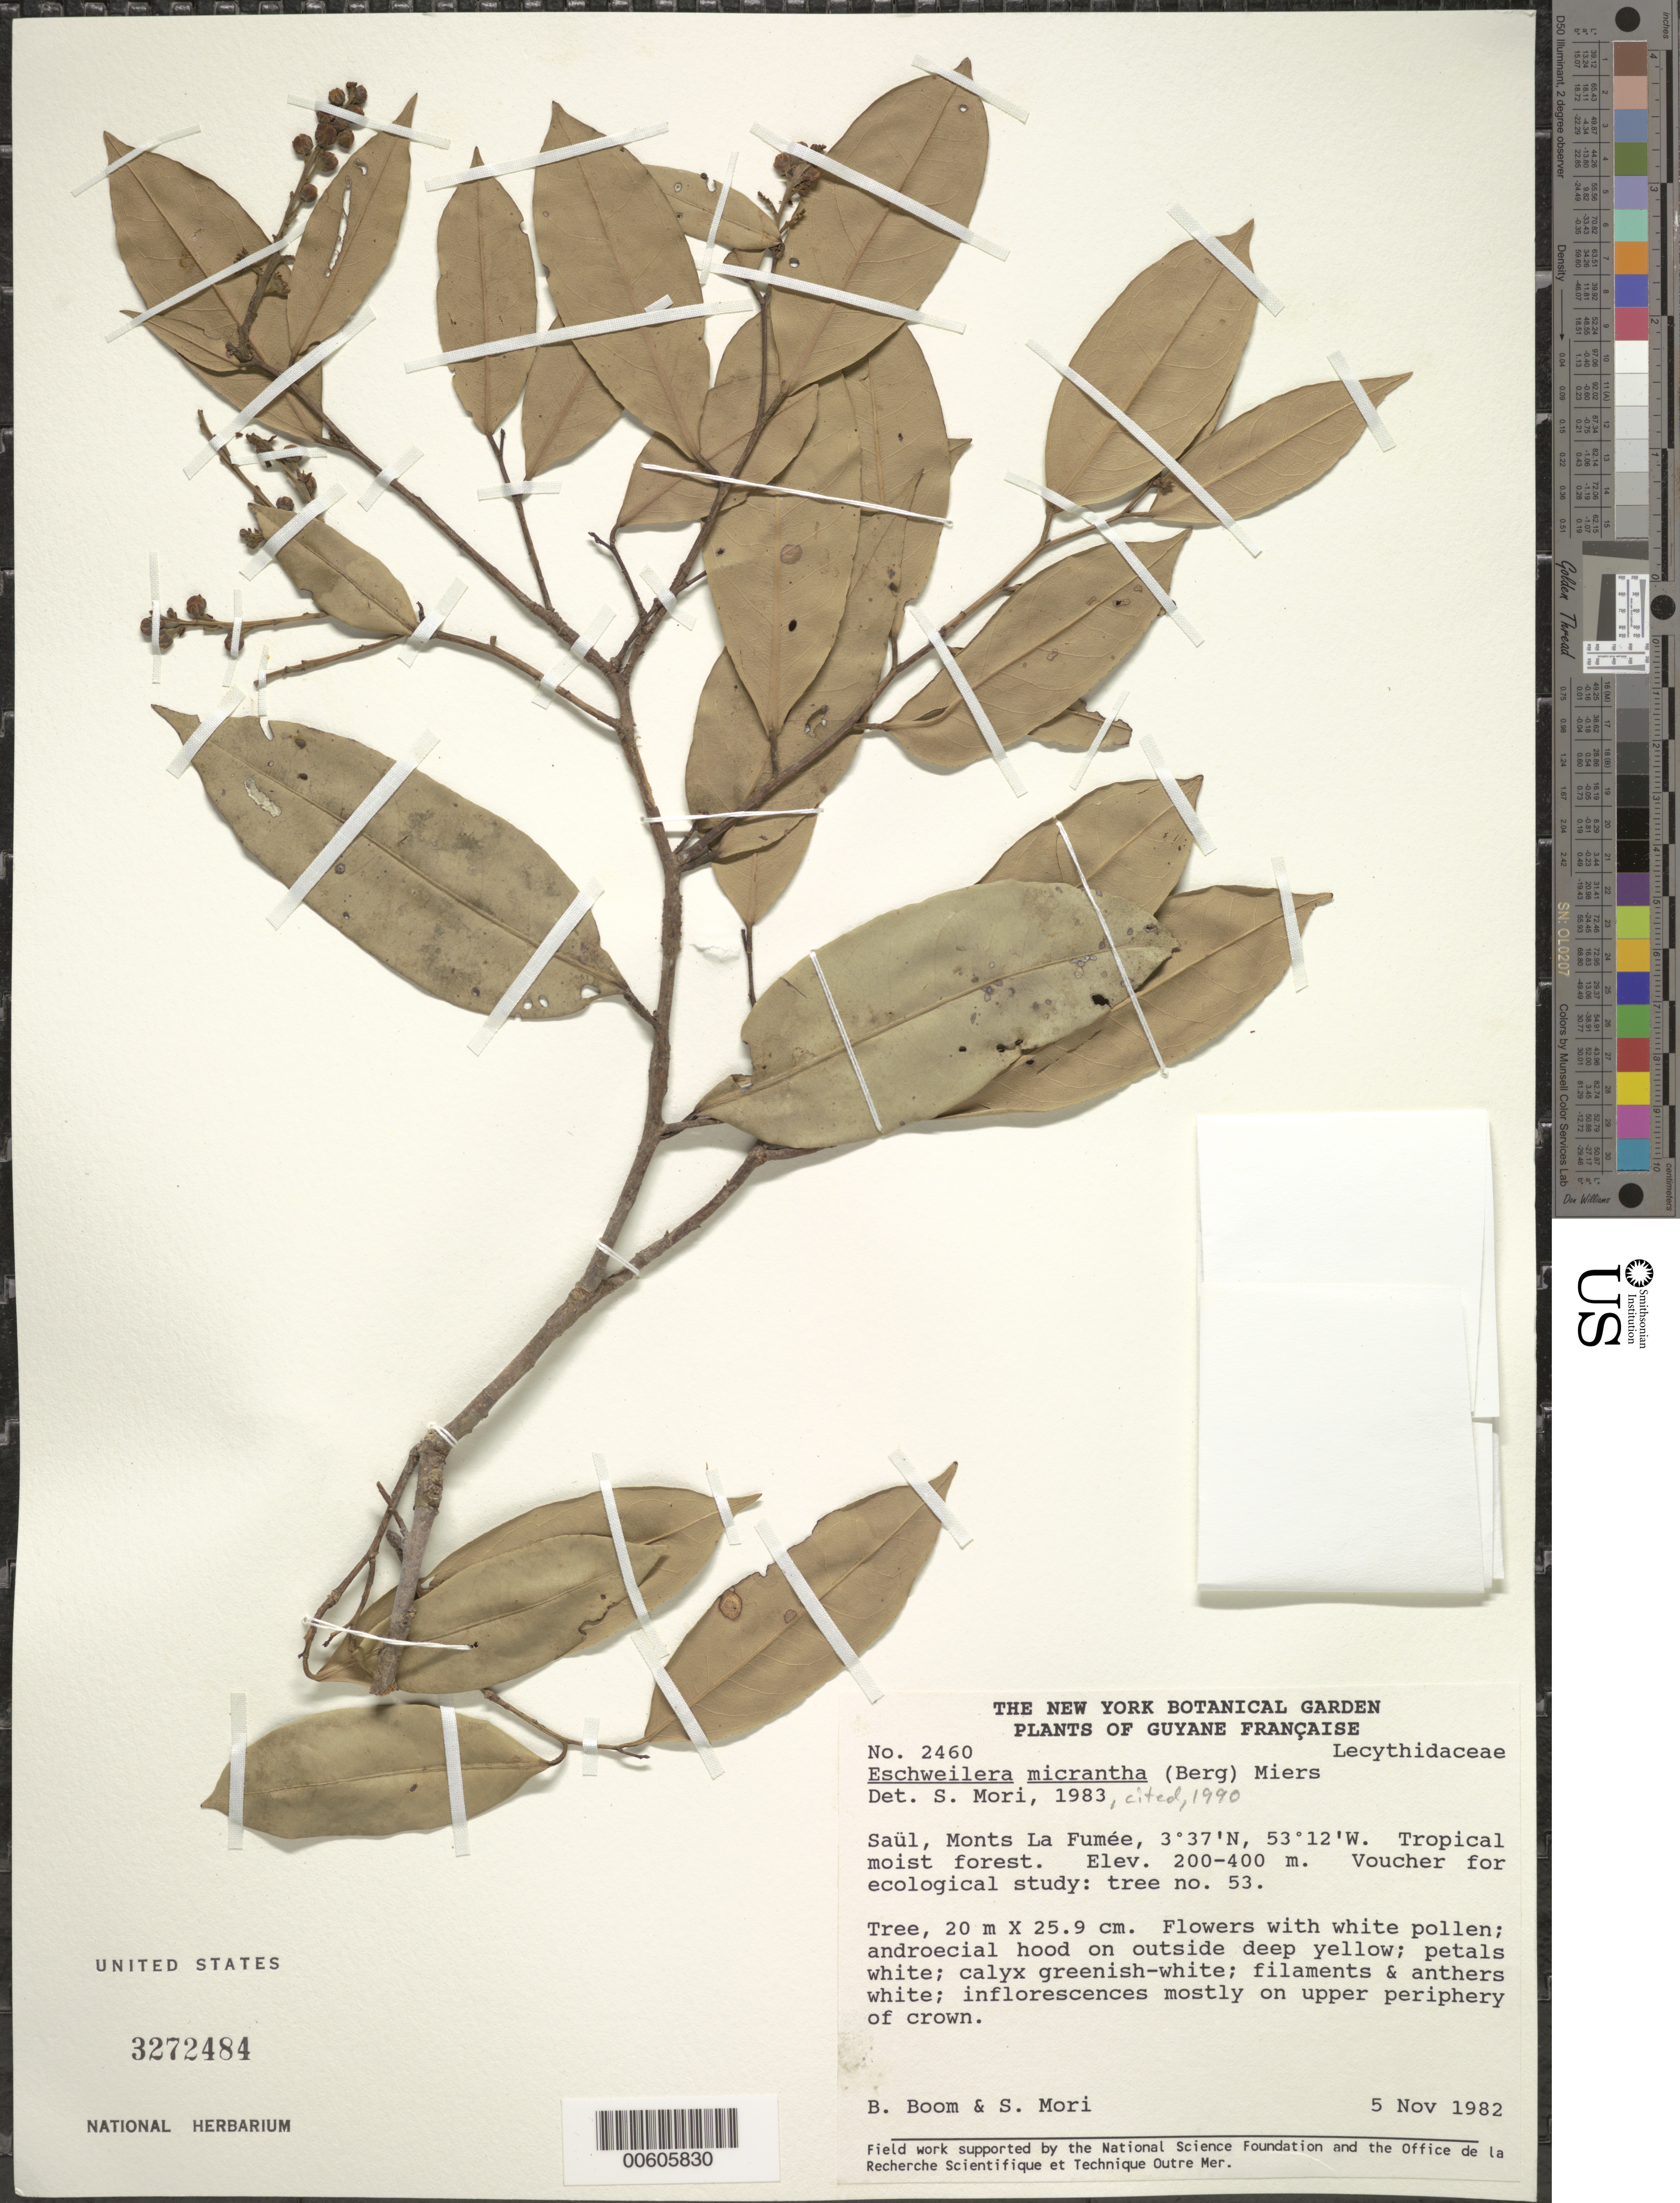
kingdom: Plantae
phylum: Tracheophyta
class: Magnoliopsida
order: Ericales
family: Lecythidaceae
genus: Eschweilera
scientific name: Eschweilera micrantha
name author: (O. Berg) Miers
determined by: Mori, Scott A.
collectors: B. M. Boom & S. Mori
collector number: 2460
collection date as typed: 5-Nov-82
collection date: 1982-11-05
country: French Guiana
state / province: Saint-Laurent-du-Maroni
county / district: Saül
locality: Monts La Fumée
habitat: Tropical moist forest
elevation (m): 200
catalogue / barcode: US 3272484